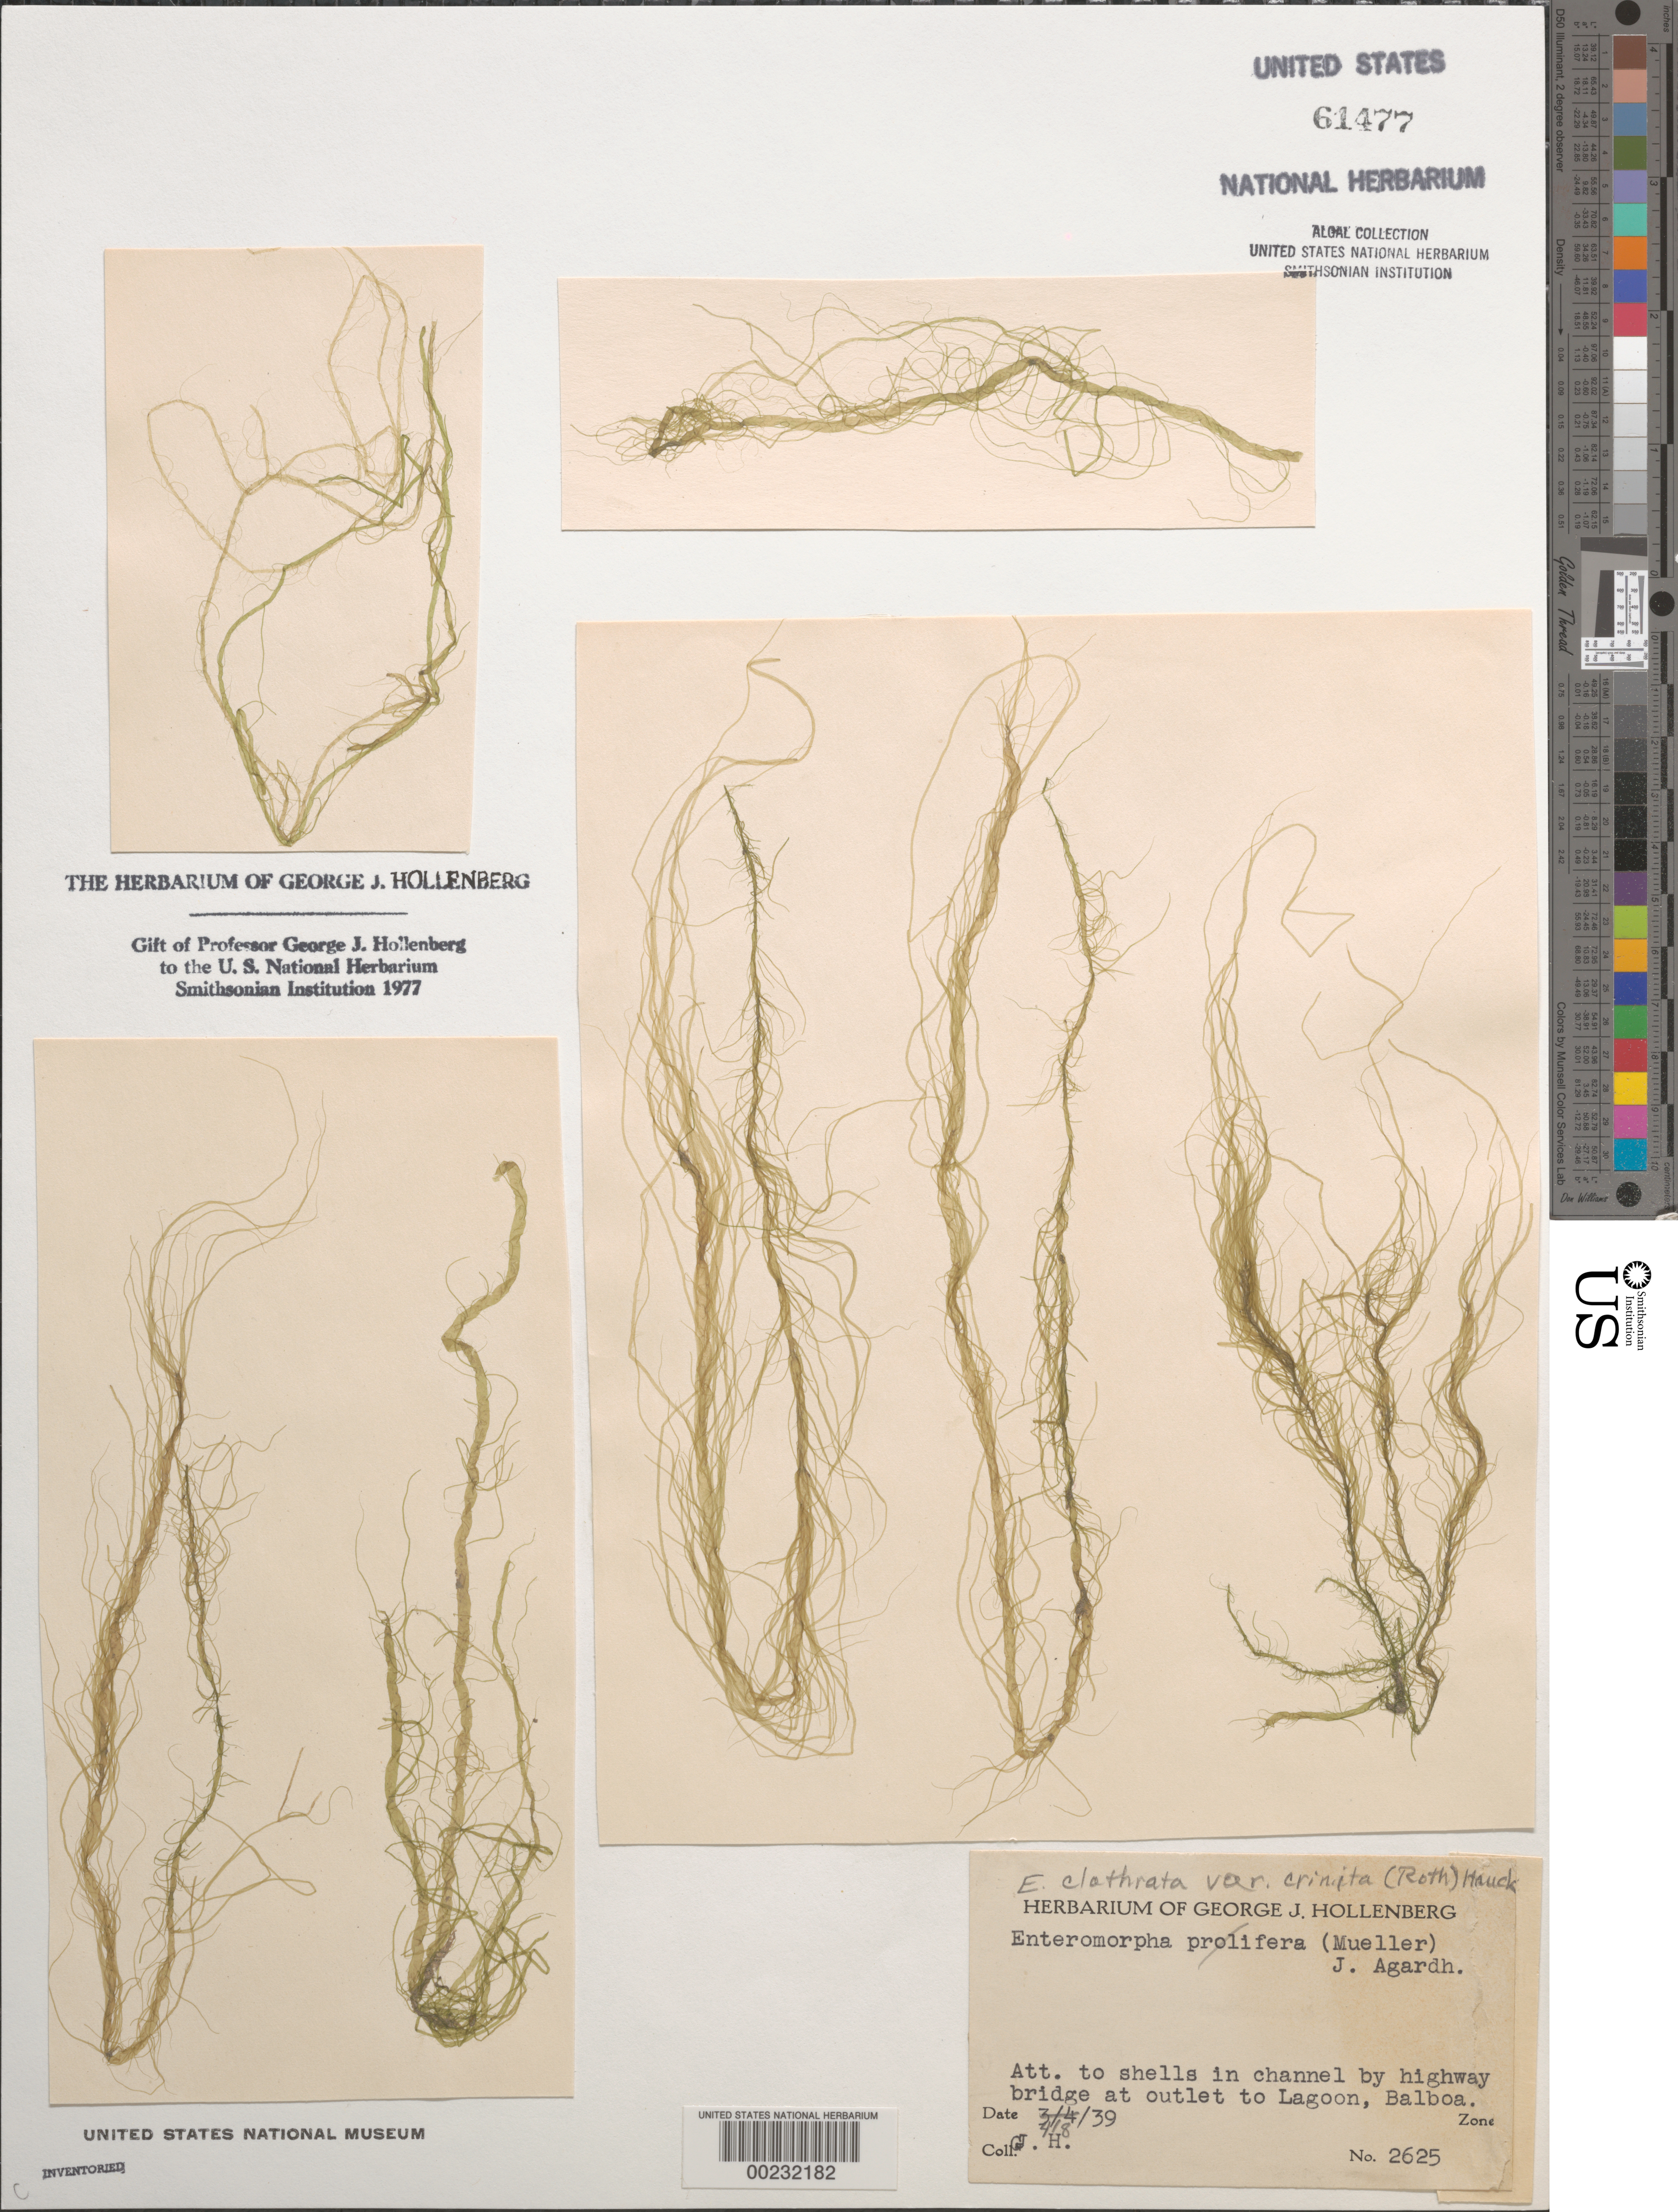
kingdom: Plantae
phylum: Chlorophyta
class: Ulvophyceae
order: Cladophorales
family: Cladophoraceae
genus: Cladophora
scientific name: Cladophora vagabunda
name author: (L.) C. Hoek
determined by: Algae name updating Project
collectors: G. Hollenberg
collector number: GJH 2625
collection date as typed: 08 Apr 1939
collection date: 1939-04-08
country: United States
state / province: California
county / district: Orange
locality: Balboa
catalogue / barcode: US 61477